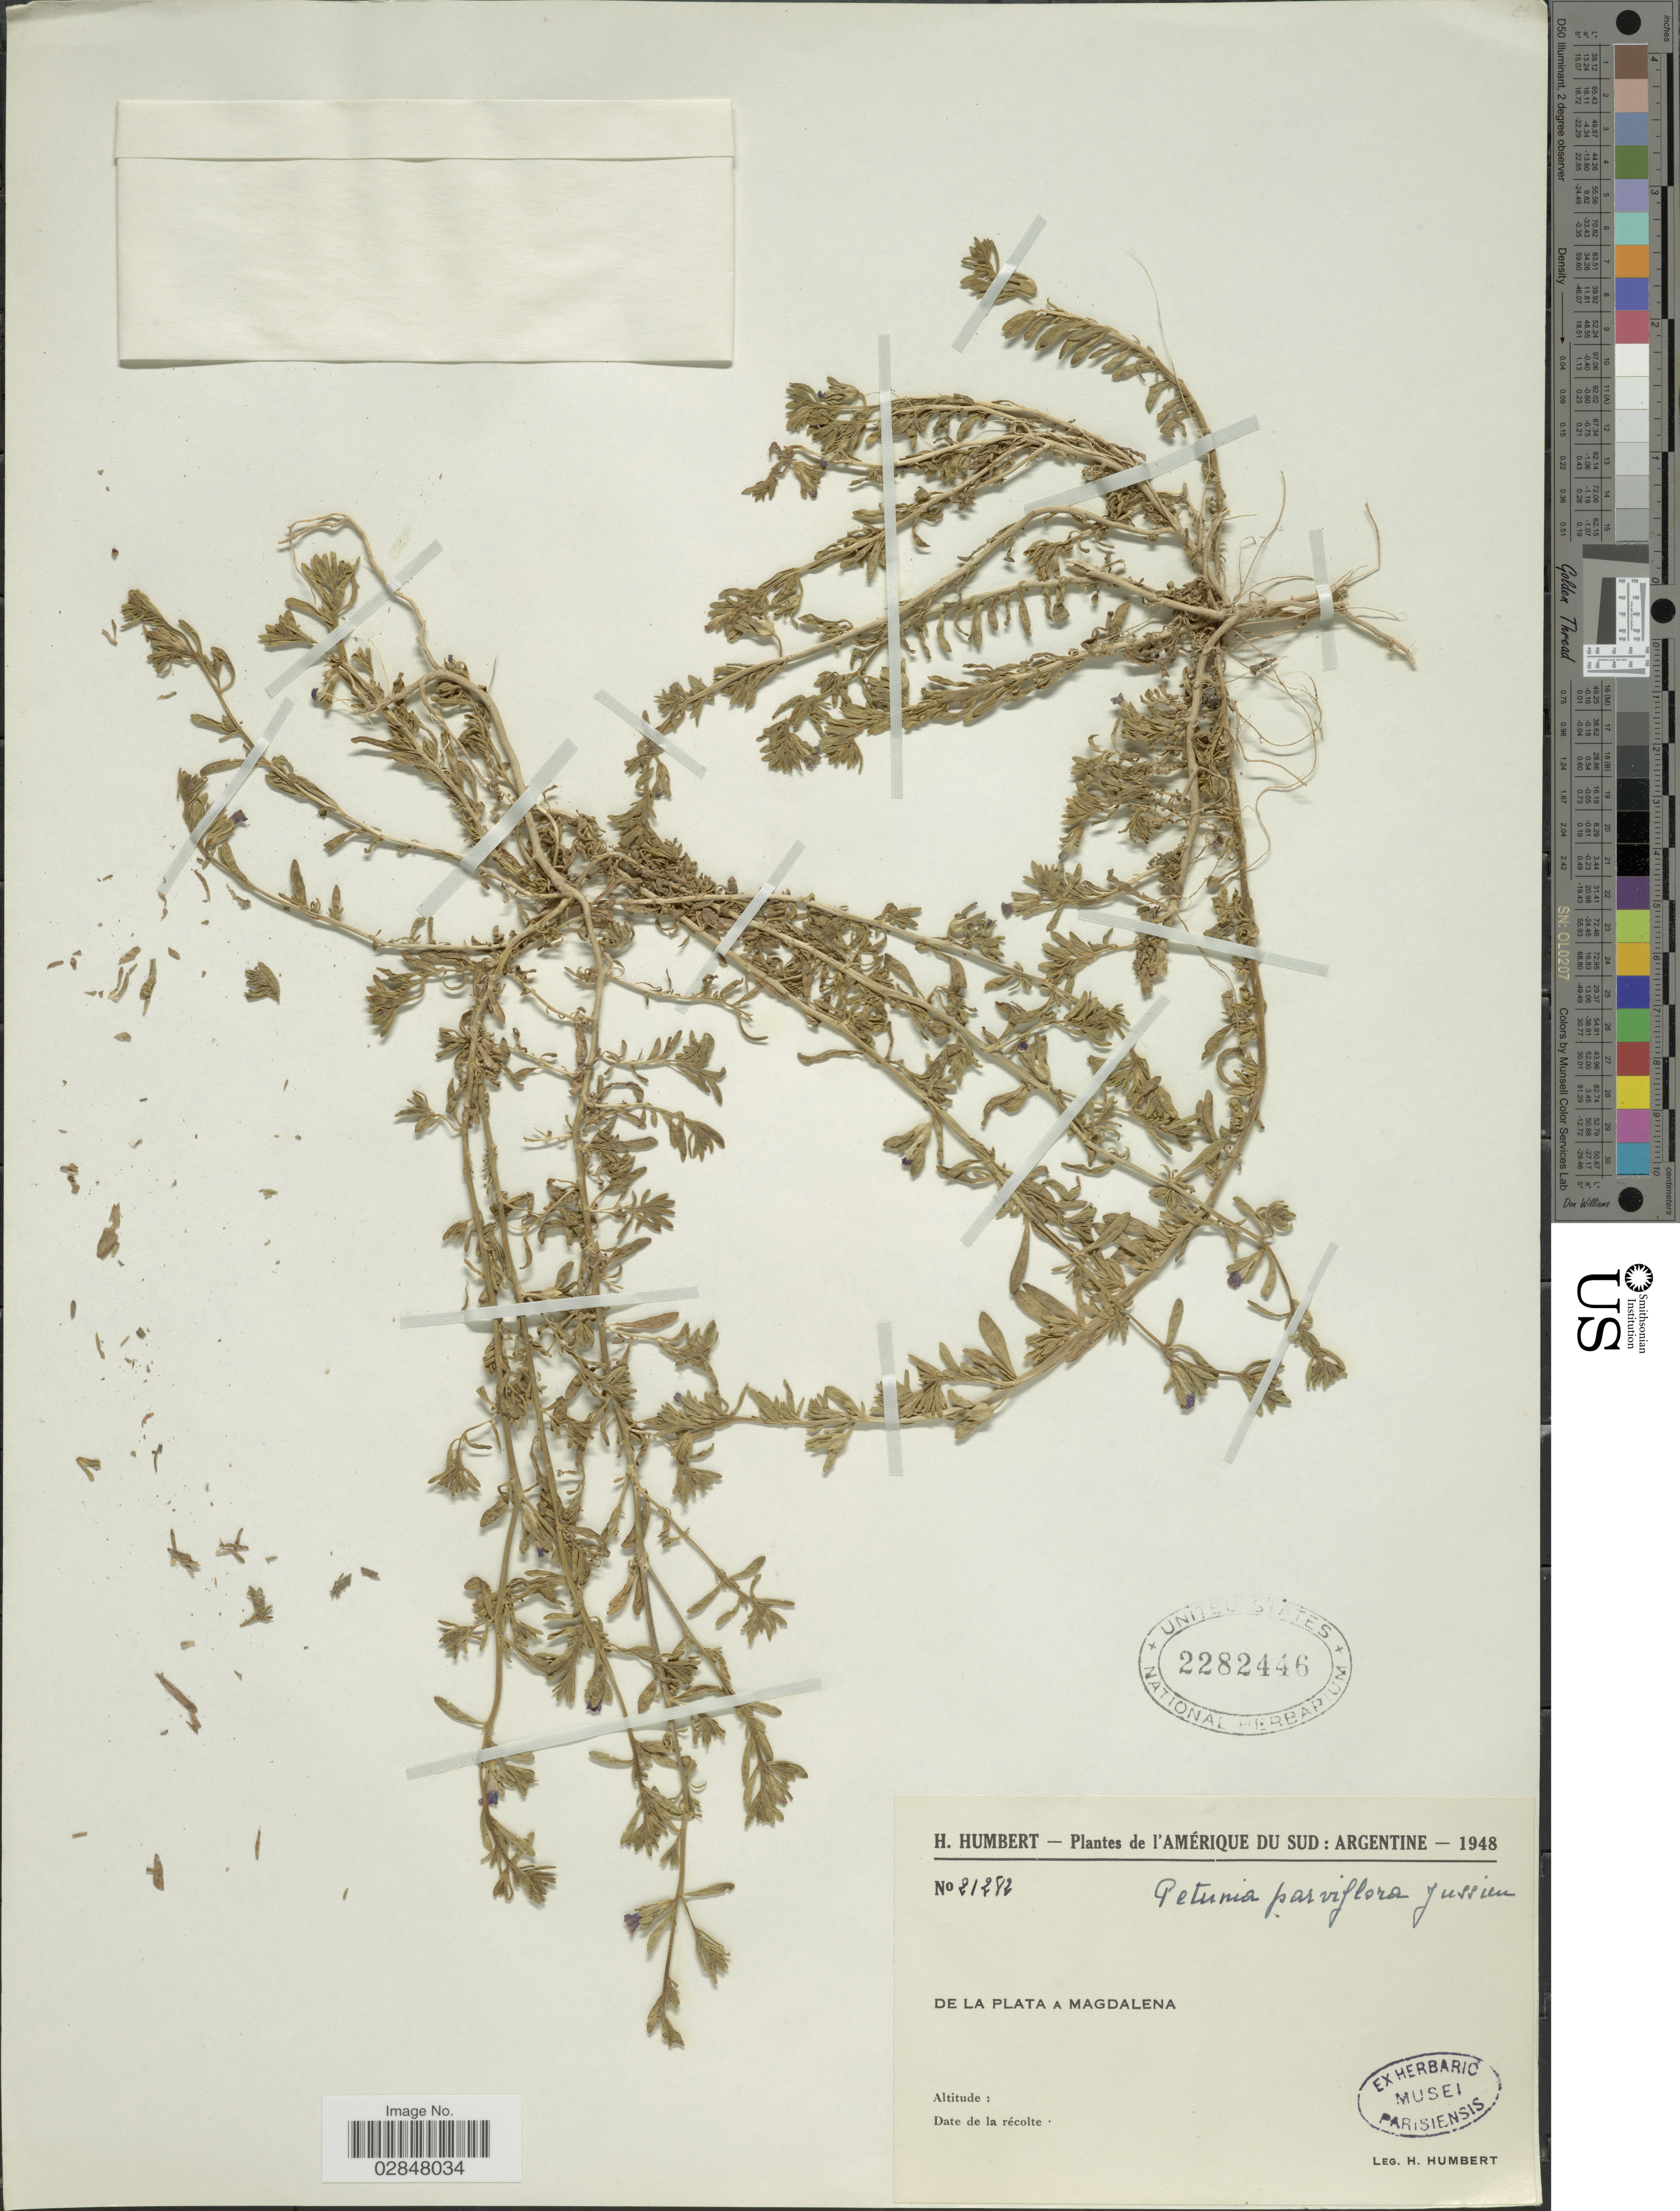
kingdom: Plantae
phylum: Tracheophyta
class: Magnoliopsida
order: Solanales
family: Solanaceae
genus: Petunia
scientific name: Petunia parviflora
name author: Juss.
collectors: H. Humbert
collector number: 21282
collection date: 1948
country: Colombia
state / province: Magdalena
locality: De la Plata a Magdalena.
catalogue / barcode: US 2282446